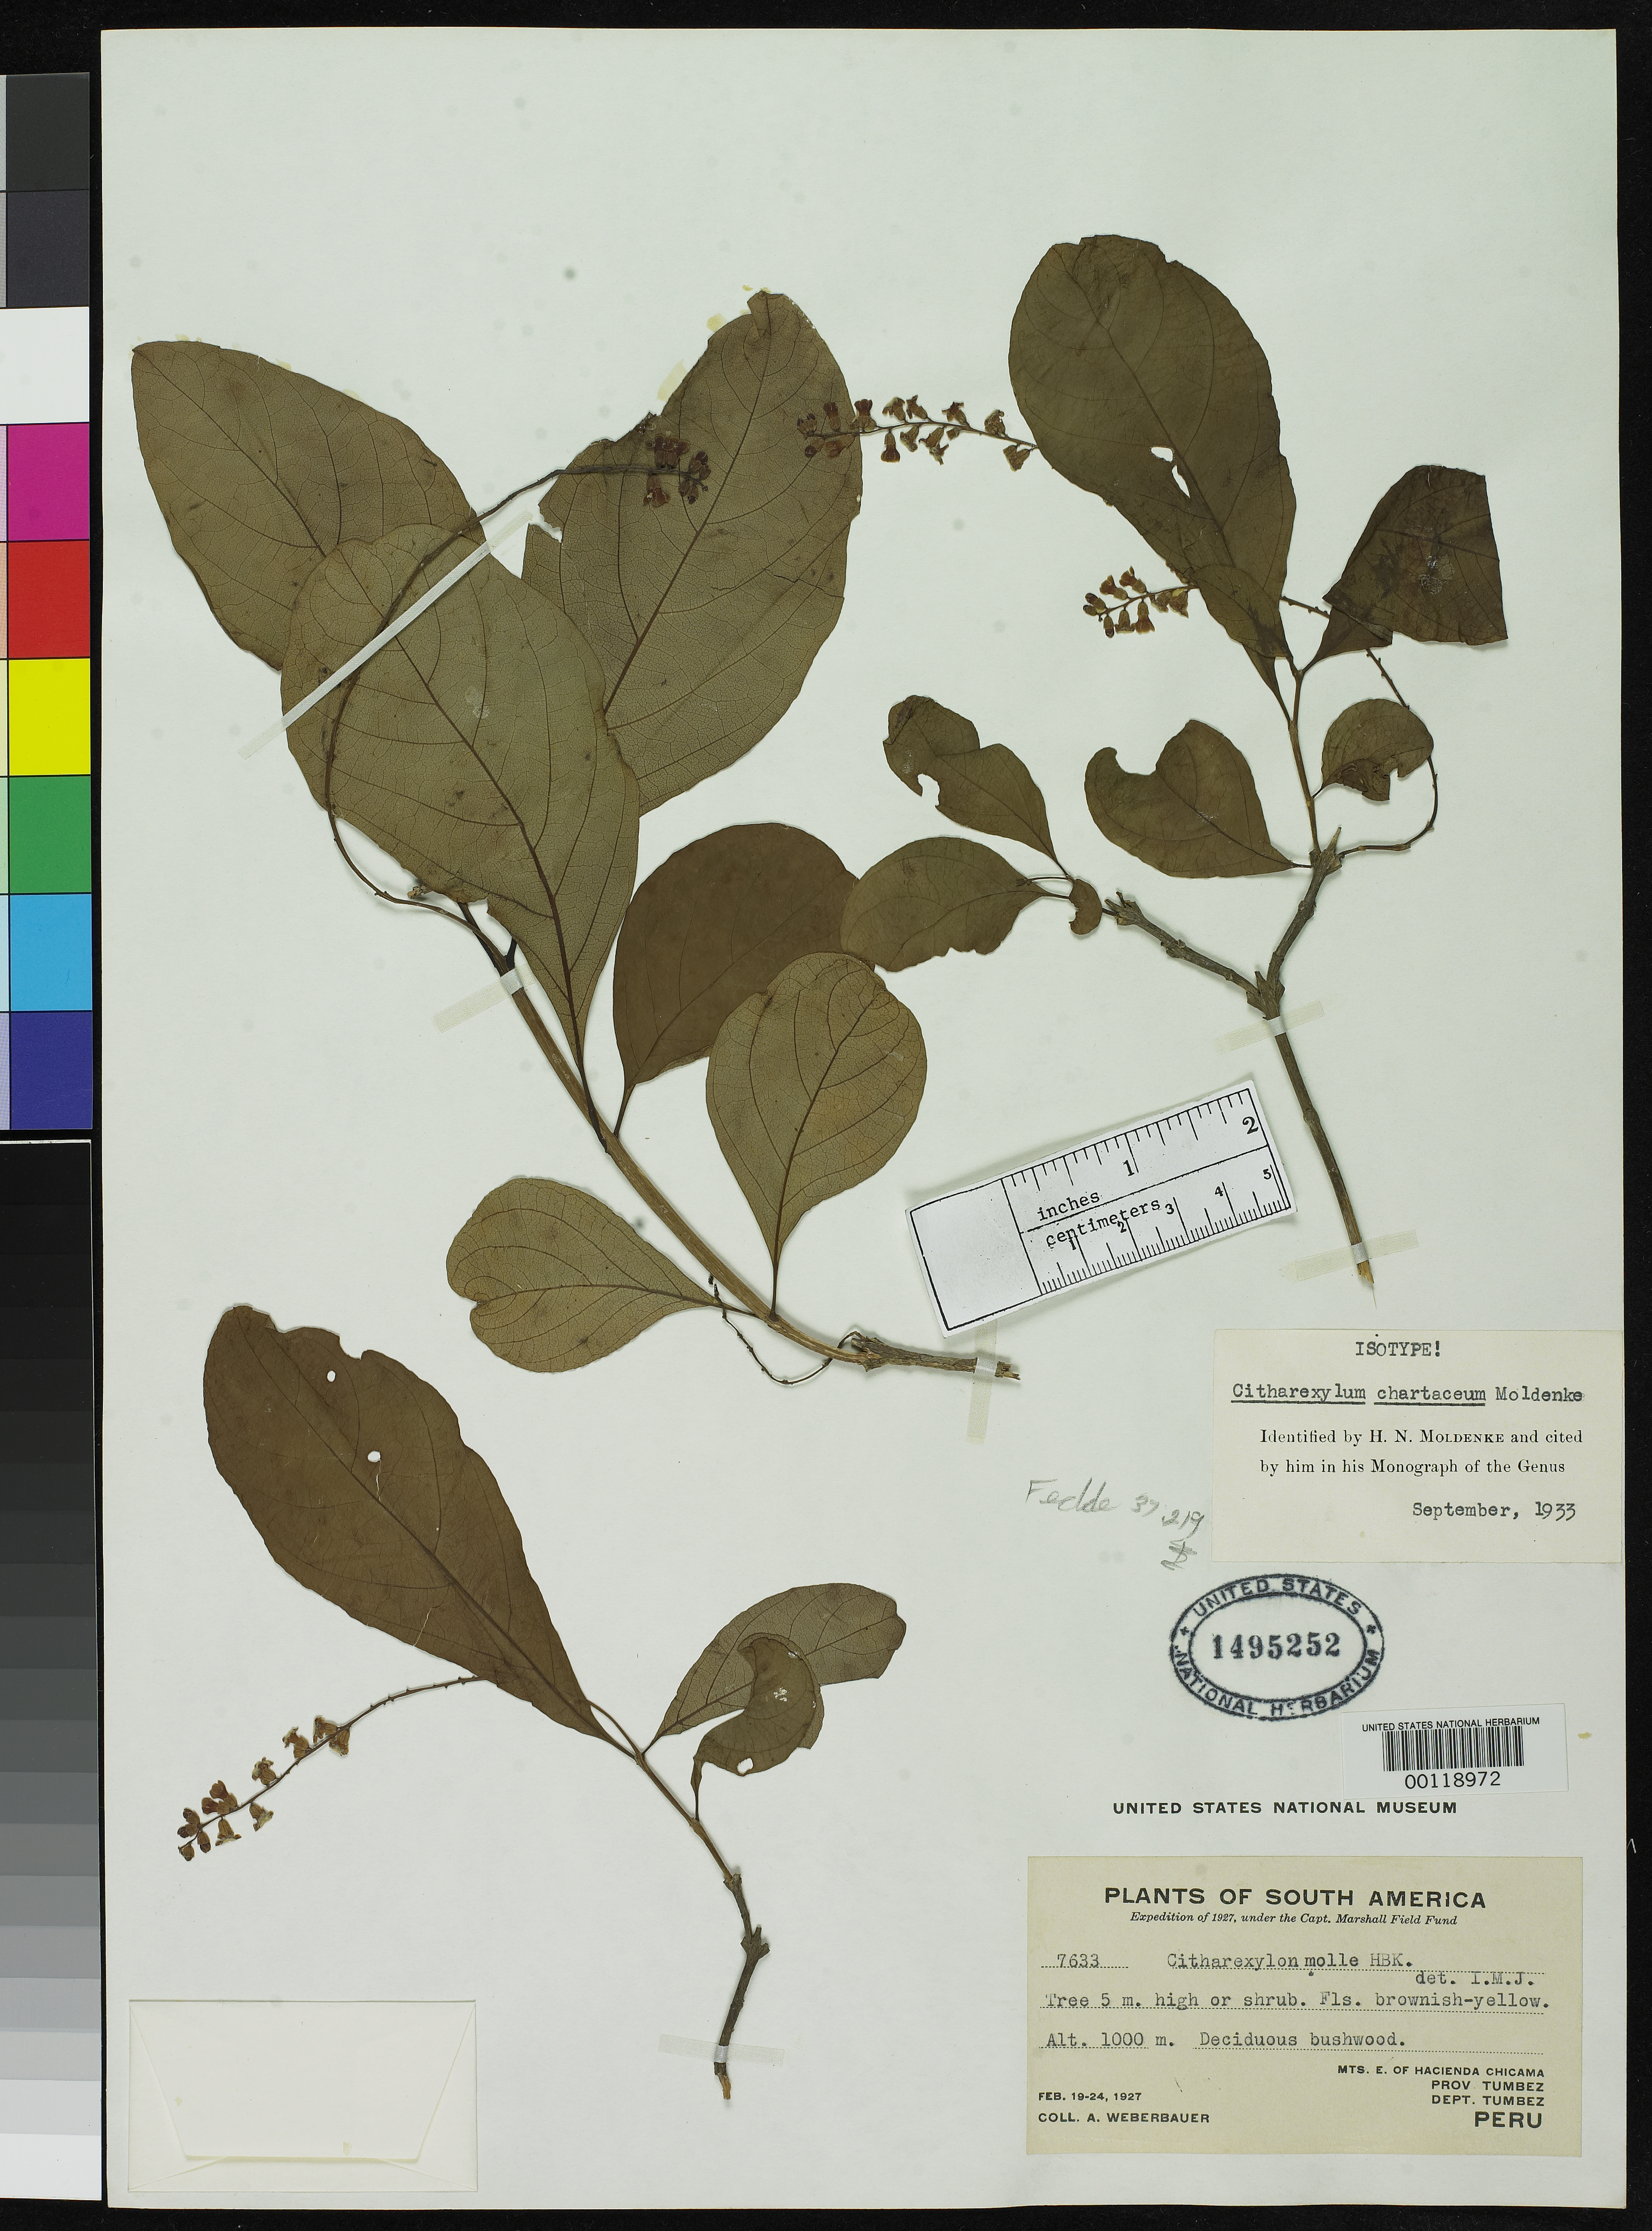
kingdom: Plantae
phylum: Tracheophyta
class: Magnoliopsida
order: Lamiales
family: Verbenaceae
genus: Citharexylum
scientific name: Citharexylum chartaceum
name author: Moldenke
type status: Isotype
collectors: A. Weberbauer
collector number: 7633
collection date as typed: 14 Feb 1927 to 24 Feb 1927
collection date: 1927-02-14/1927-02-24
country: Peru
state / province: Tumbes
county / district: Tumbes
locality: Moiuntain SE of Hacienda Chicama.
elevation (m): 1000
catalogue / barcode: US 1495252